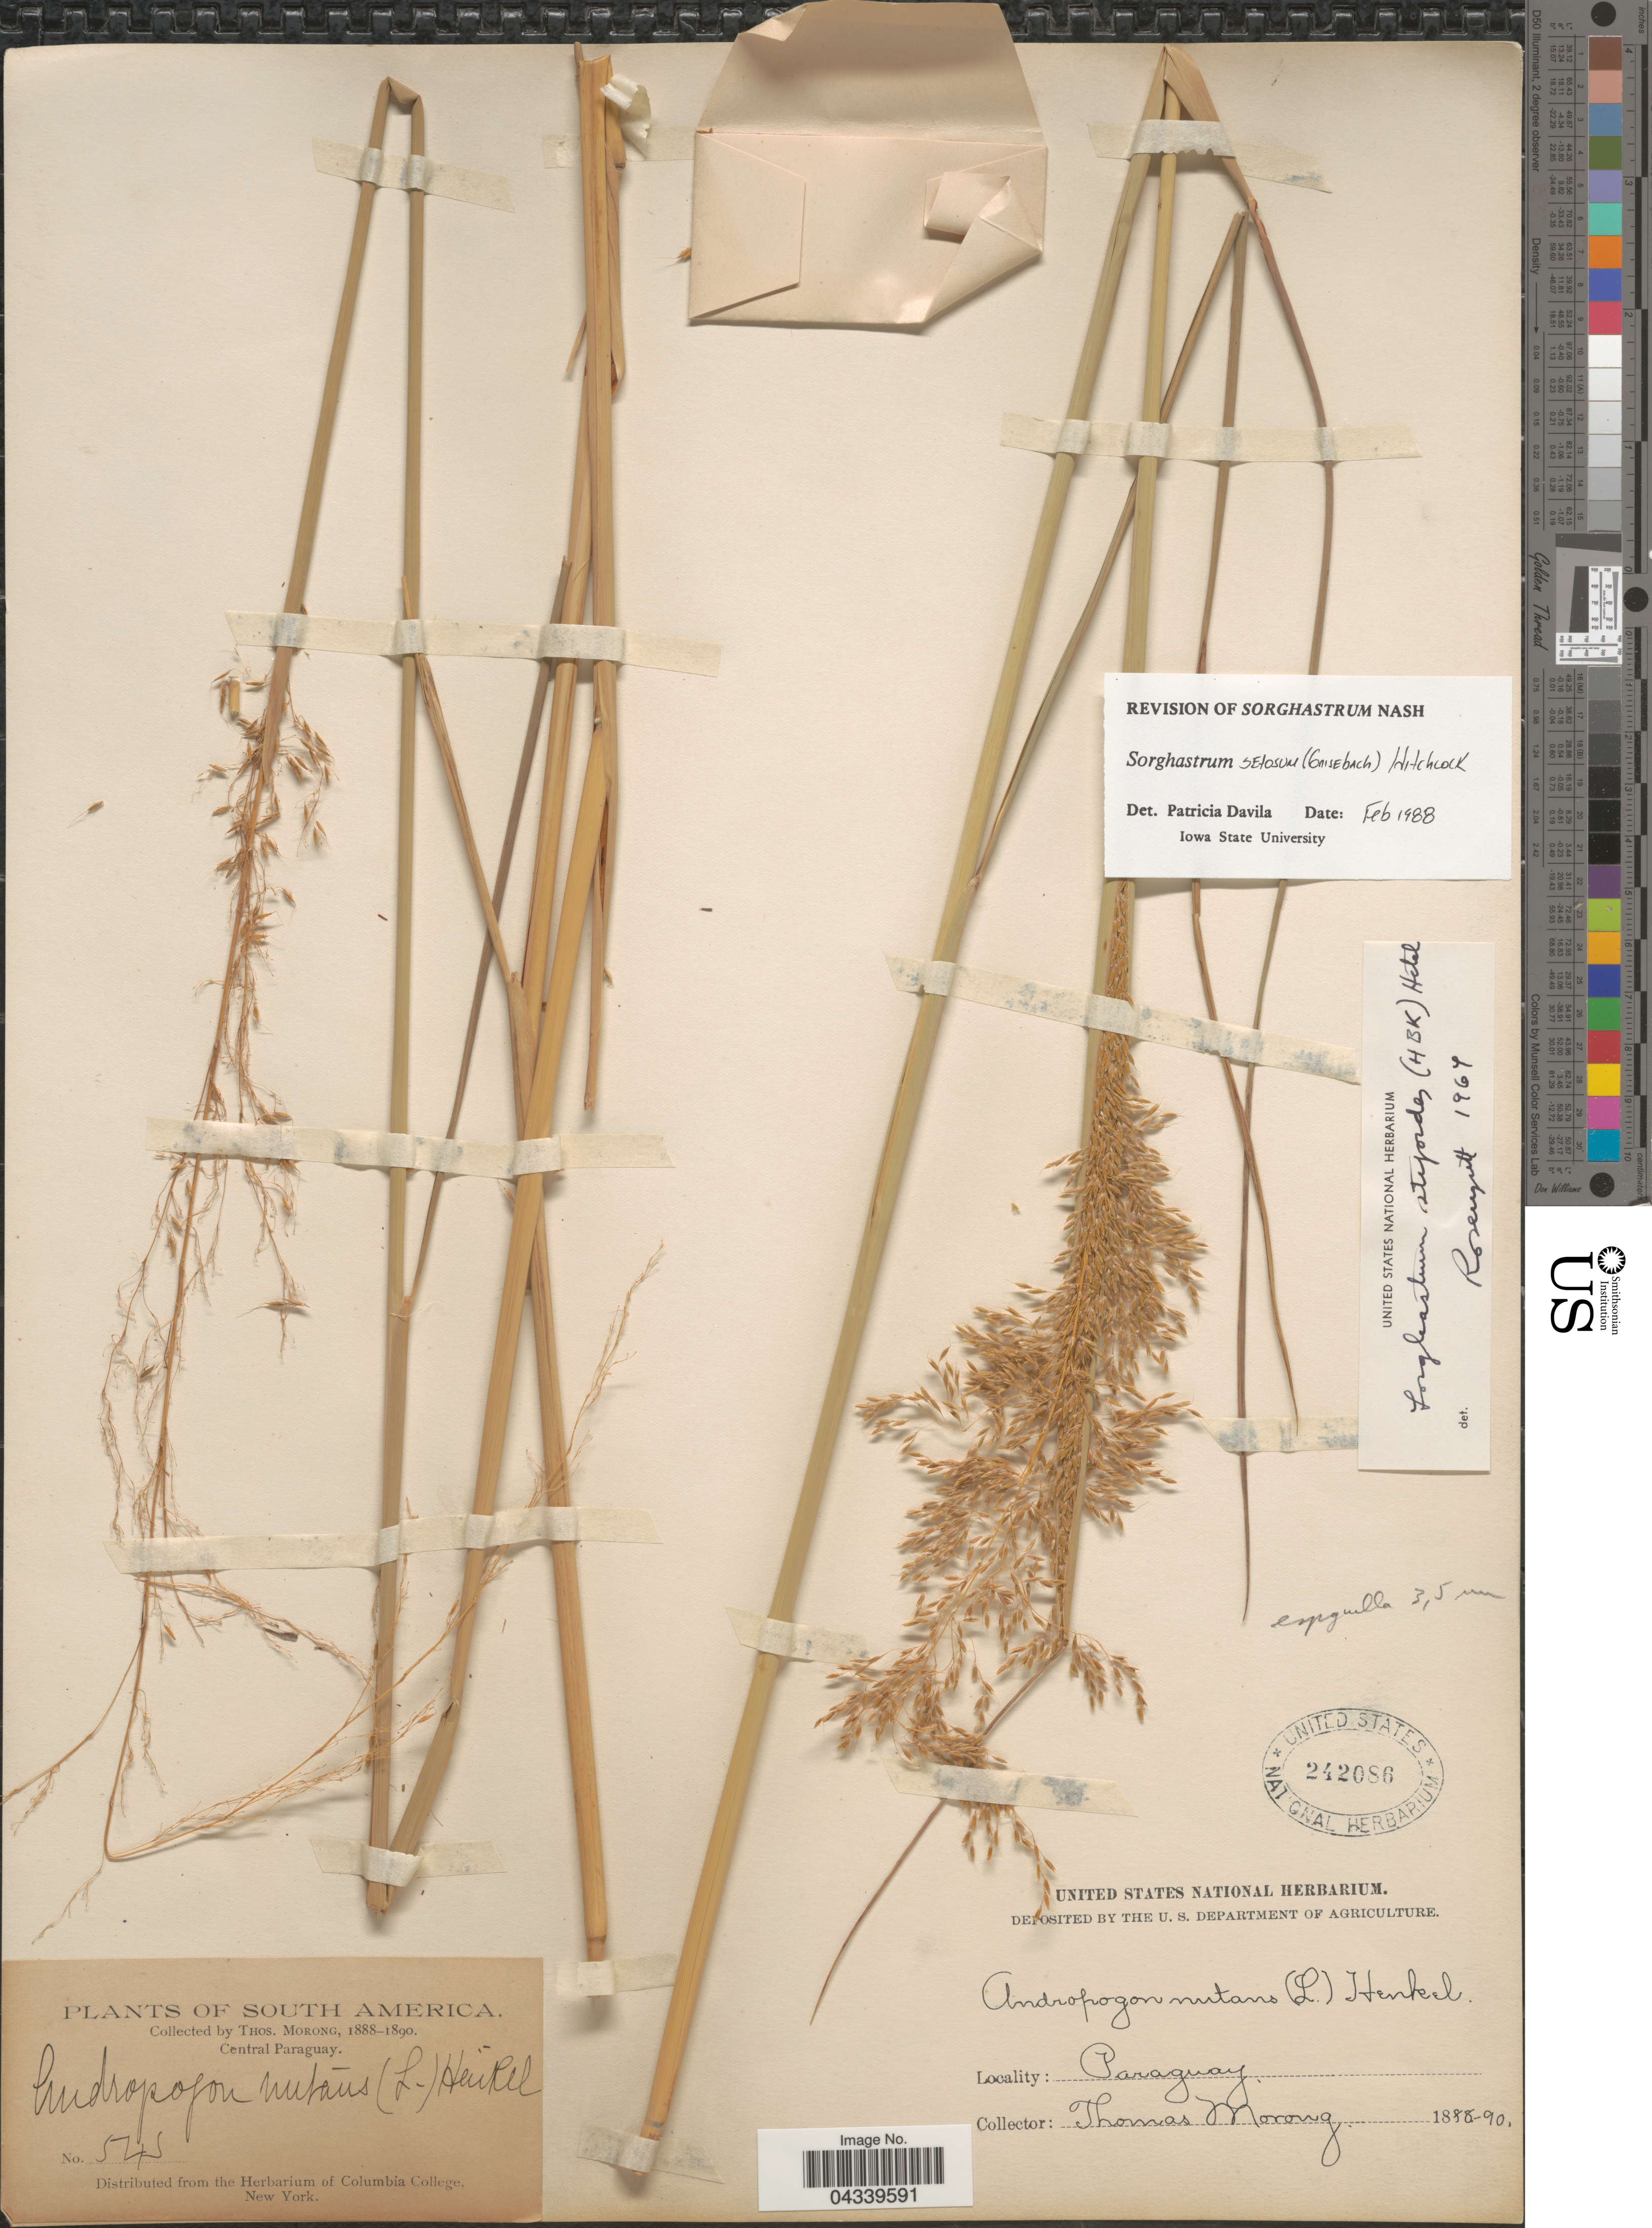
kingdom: Plantae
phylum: Tracheophyta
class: Liliopsida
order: Poales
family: Poaceae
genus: Sorghastrum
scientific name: Sorghastrum setosum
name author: (Griseb.) Hitchc.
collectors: ex herb. T. Morong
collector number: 545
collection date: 1888/1890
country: Paraguay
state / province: Central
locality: Central Paraguay.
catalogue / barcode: US 242086